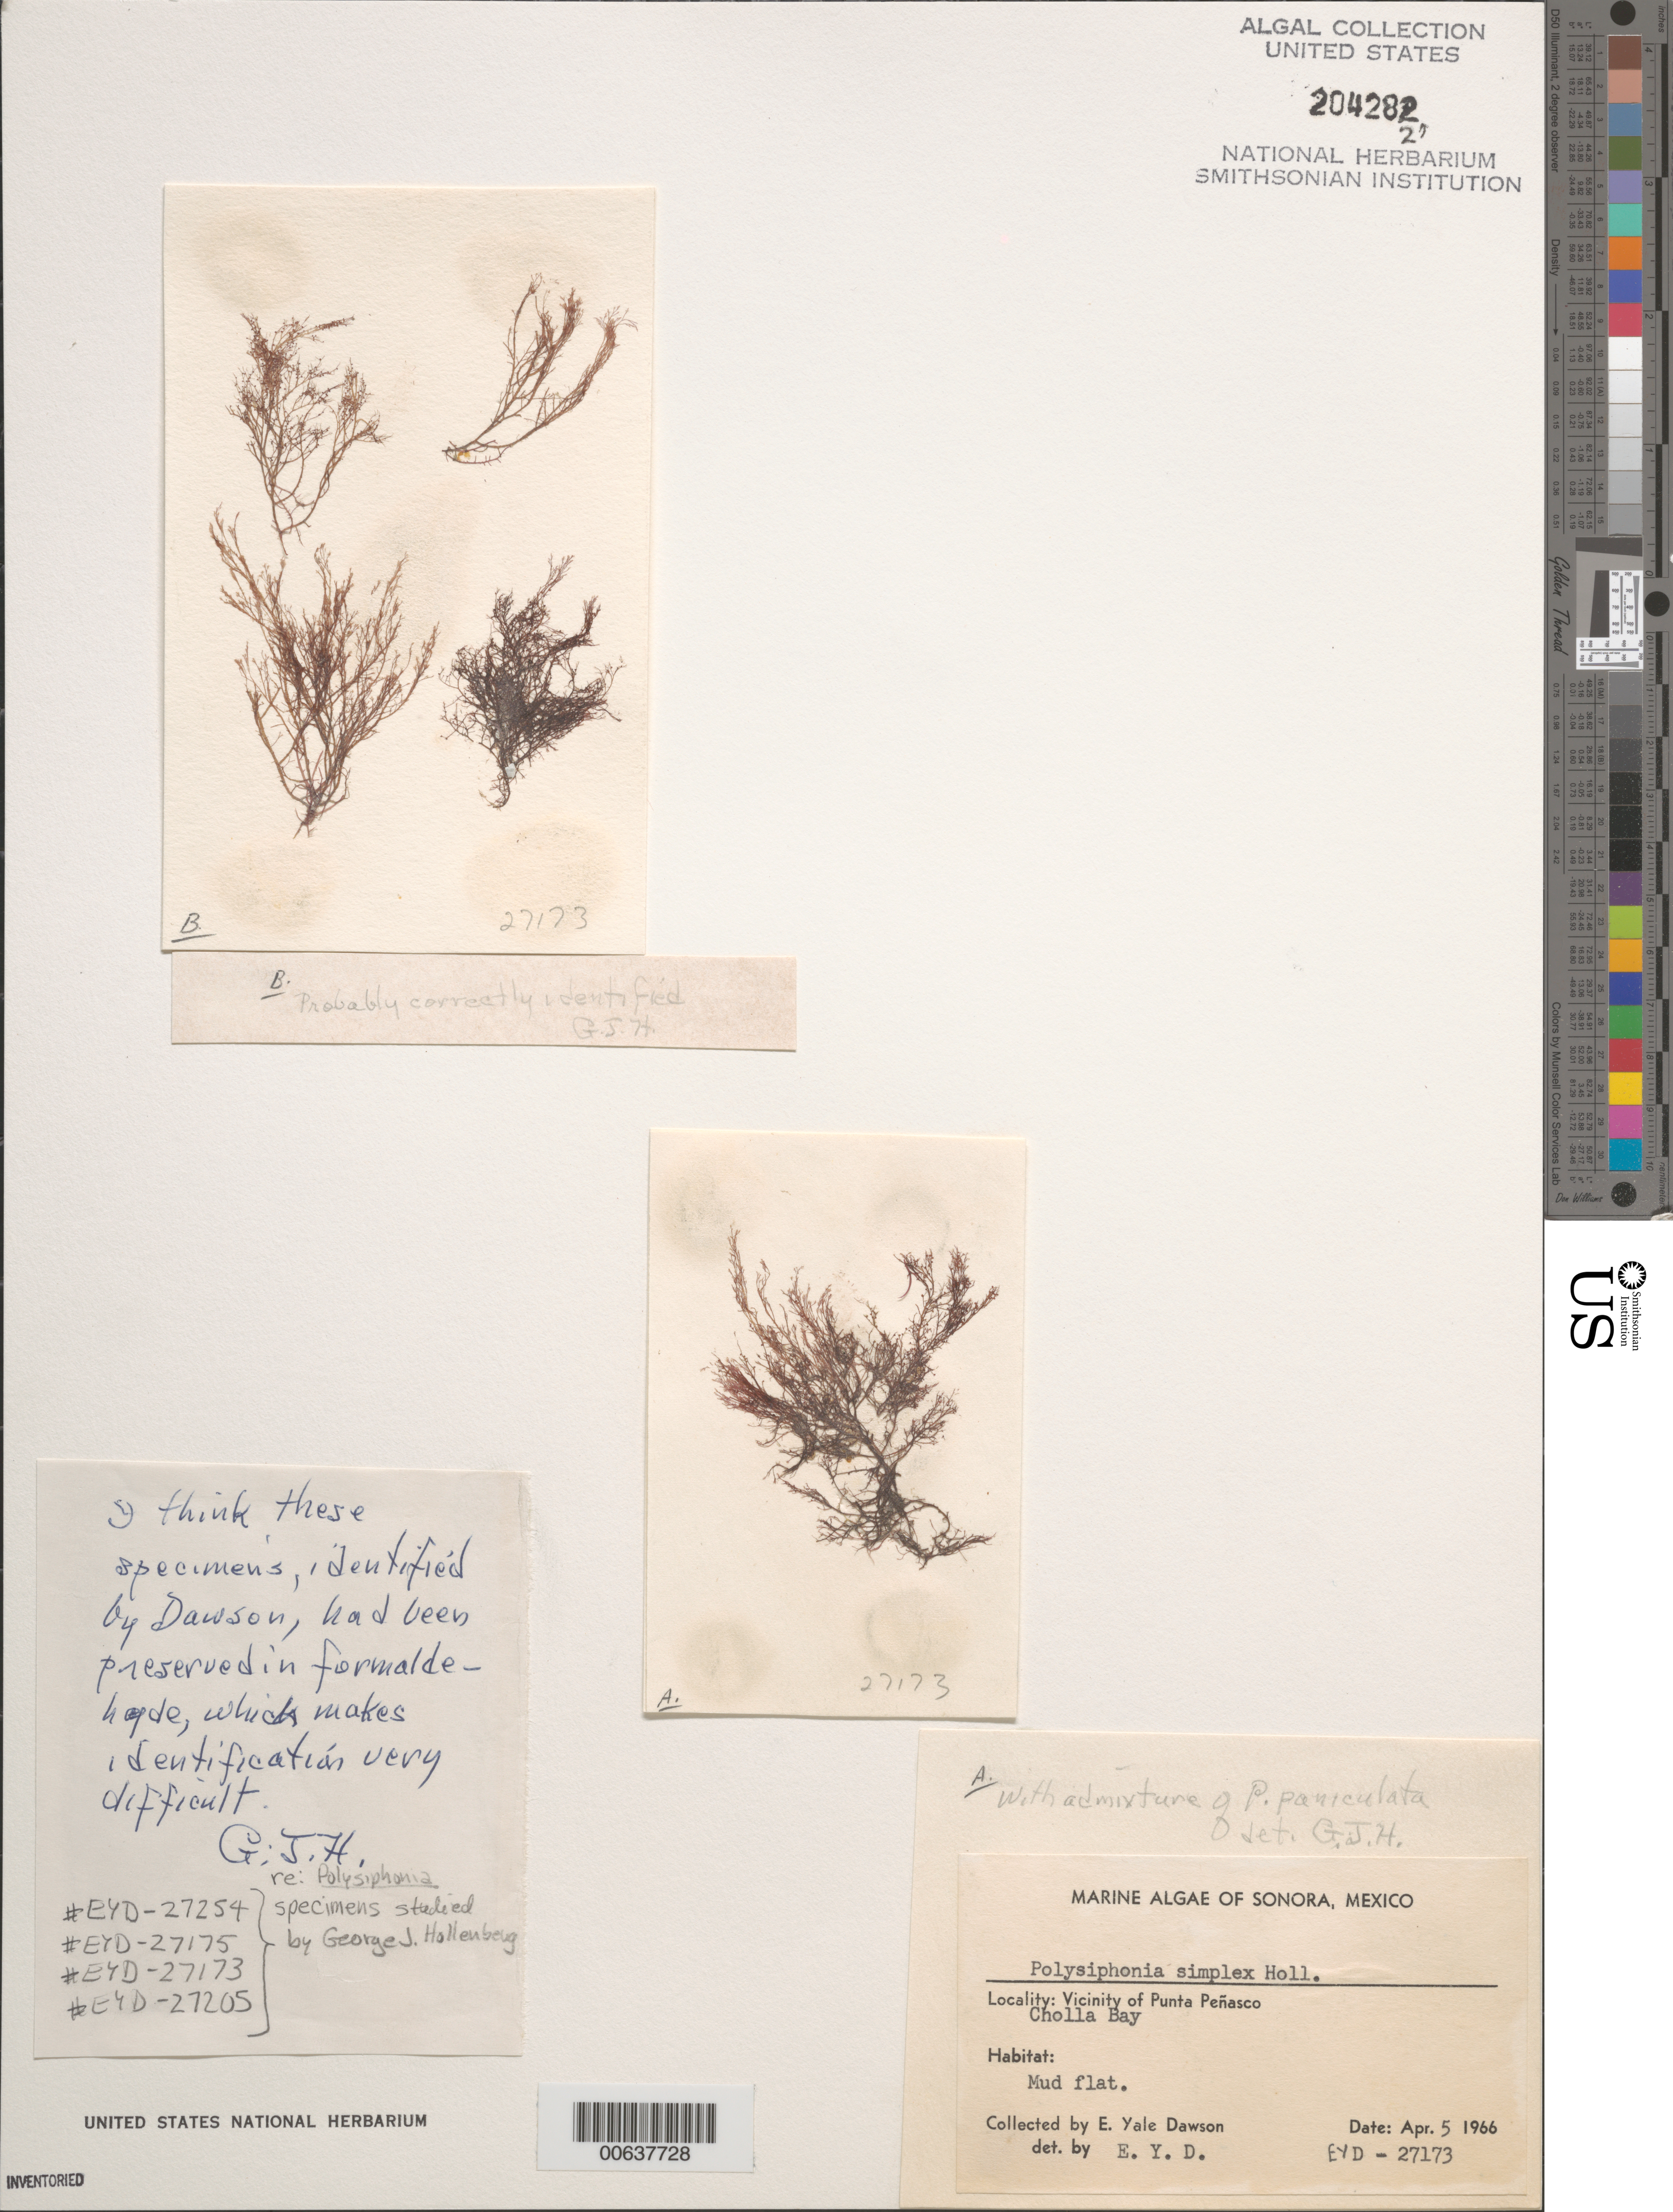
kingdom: Plantae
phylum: Rhodophyta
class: Florideophyceae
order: Ceramiales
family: Rhodomelaceae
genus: Melanothamnus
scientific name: Melanothamnus simplex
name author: (Hollenb.) Diaz-Tapia & Maggs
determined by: Algae name updating Project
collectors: E. Y. Dawson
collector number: EYD 27173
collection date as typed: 05 Apr 1966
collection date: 1966-04-05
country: Mexico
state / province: Sonora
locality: Cholla Bay, Punta Penasco area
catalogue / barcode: US 204282